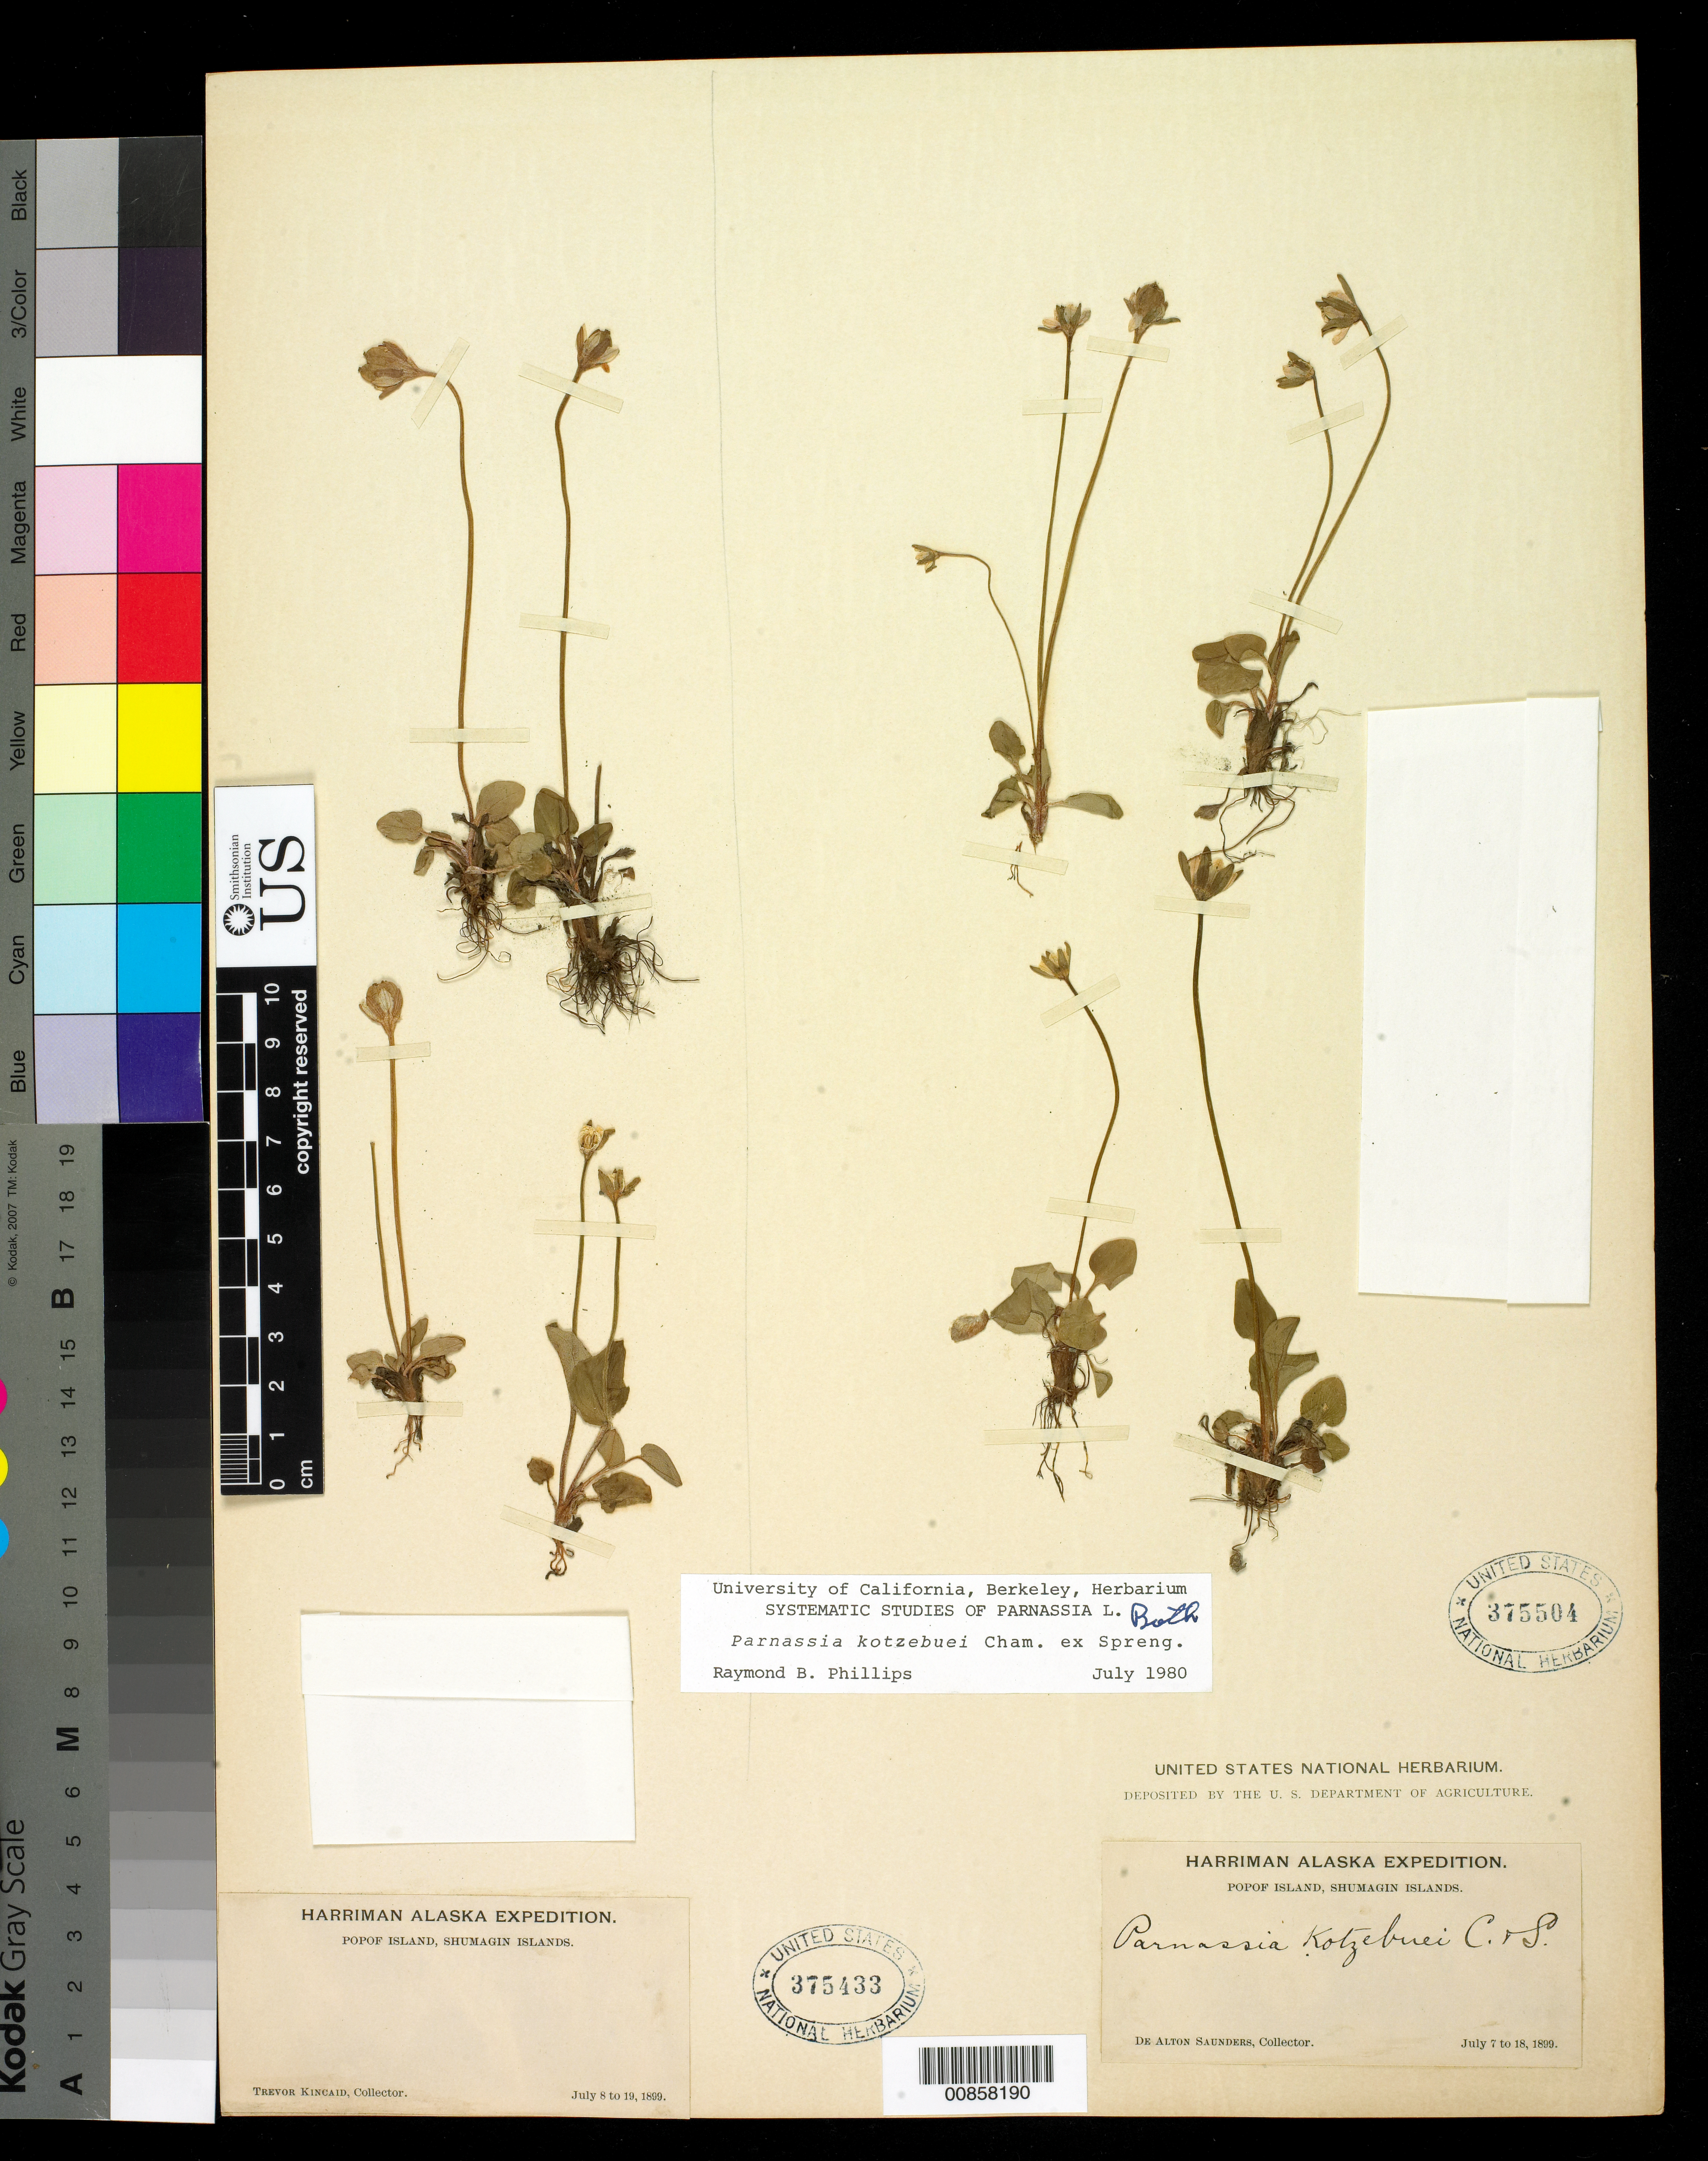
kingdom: Plantae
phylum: Tracheophyta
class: Magnoliopsida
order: Celastrales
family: Parnassiaceae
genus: Parnassia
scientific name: Parnassia kotzebuei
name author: Cham. ex Spreng.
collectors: D. A. Saunders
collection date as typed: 07 Jul 1899 to 18 Jul 1899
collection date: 1899-07-07/1899-07-18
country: United States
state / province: Alaska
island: Popof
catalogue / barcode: US 375504